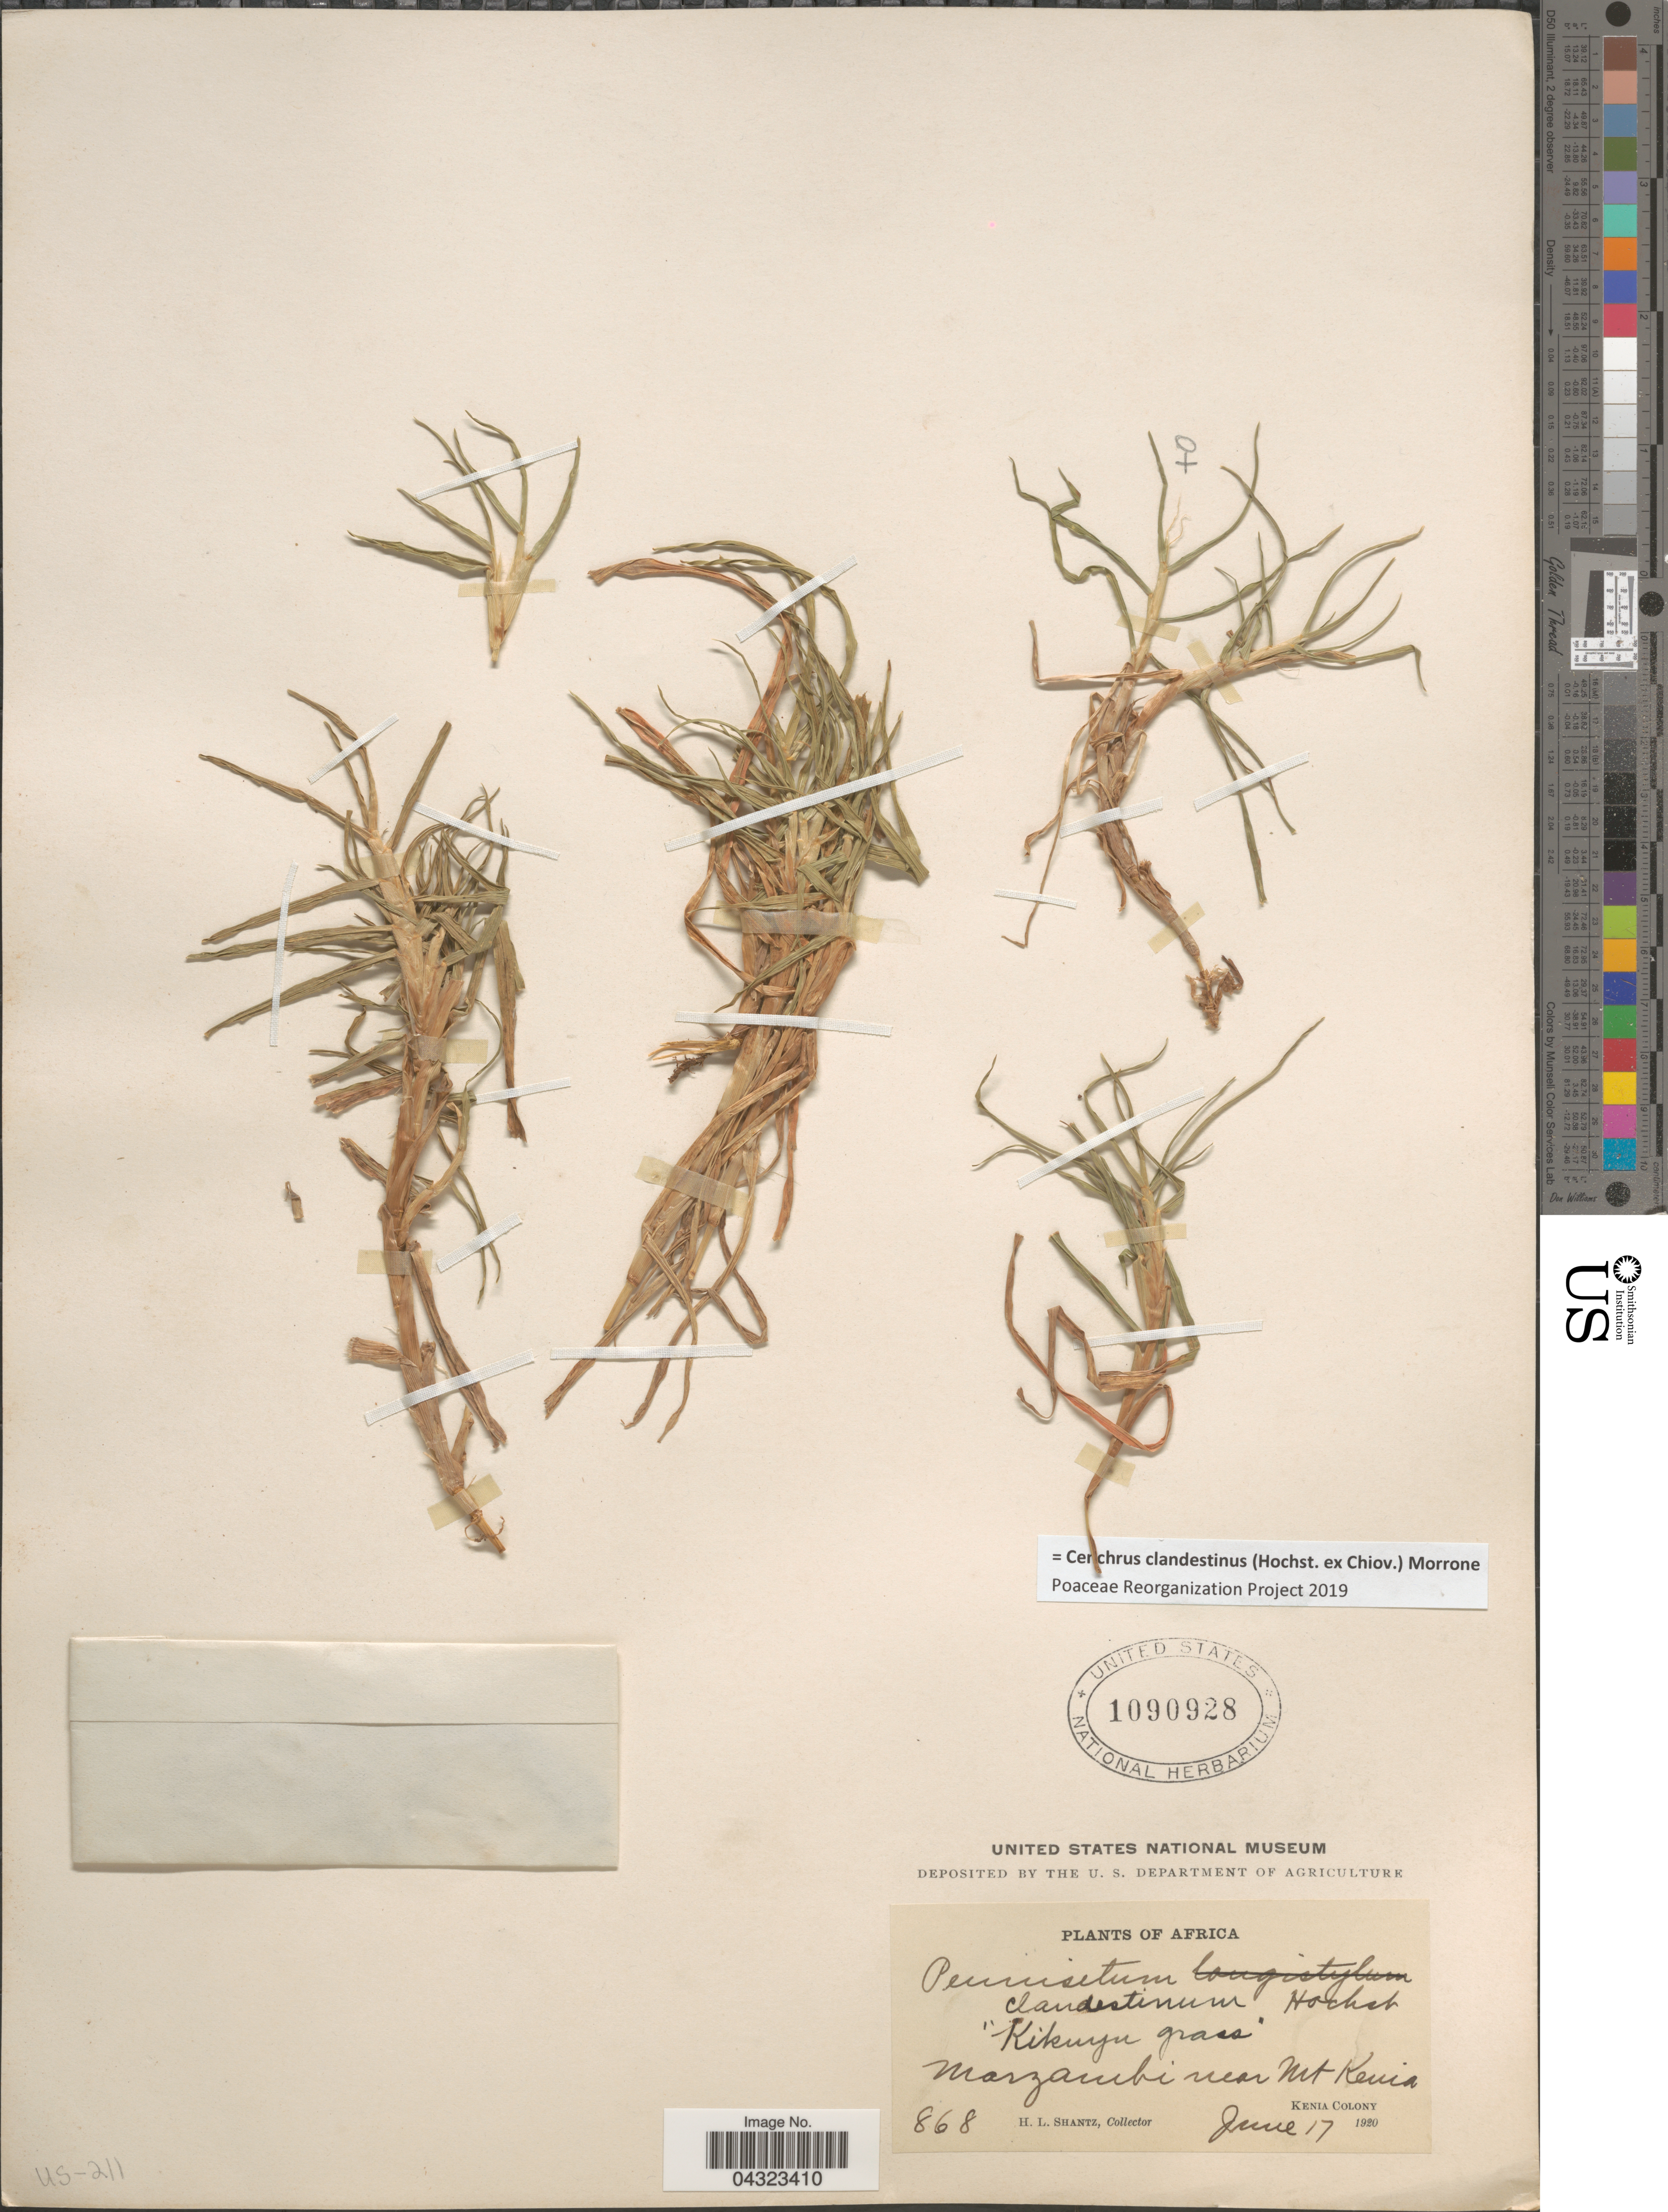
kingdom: Plantae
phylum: Tracheophyta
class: Liliopsida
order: Poales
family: Poaceae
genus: Cenchrus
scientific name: Cenchrus clandestinus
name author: (Hochst. & Chiov.) Morrone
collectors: H. Shantz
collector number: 868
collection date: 1920-06-17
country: Kenya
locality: Marzambi near Mt. Kenia. Kenia Colony.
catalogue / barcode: US 1090928